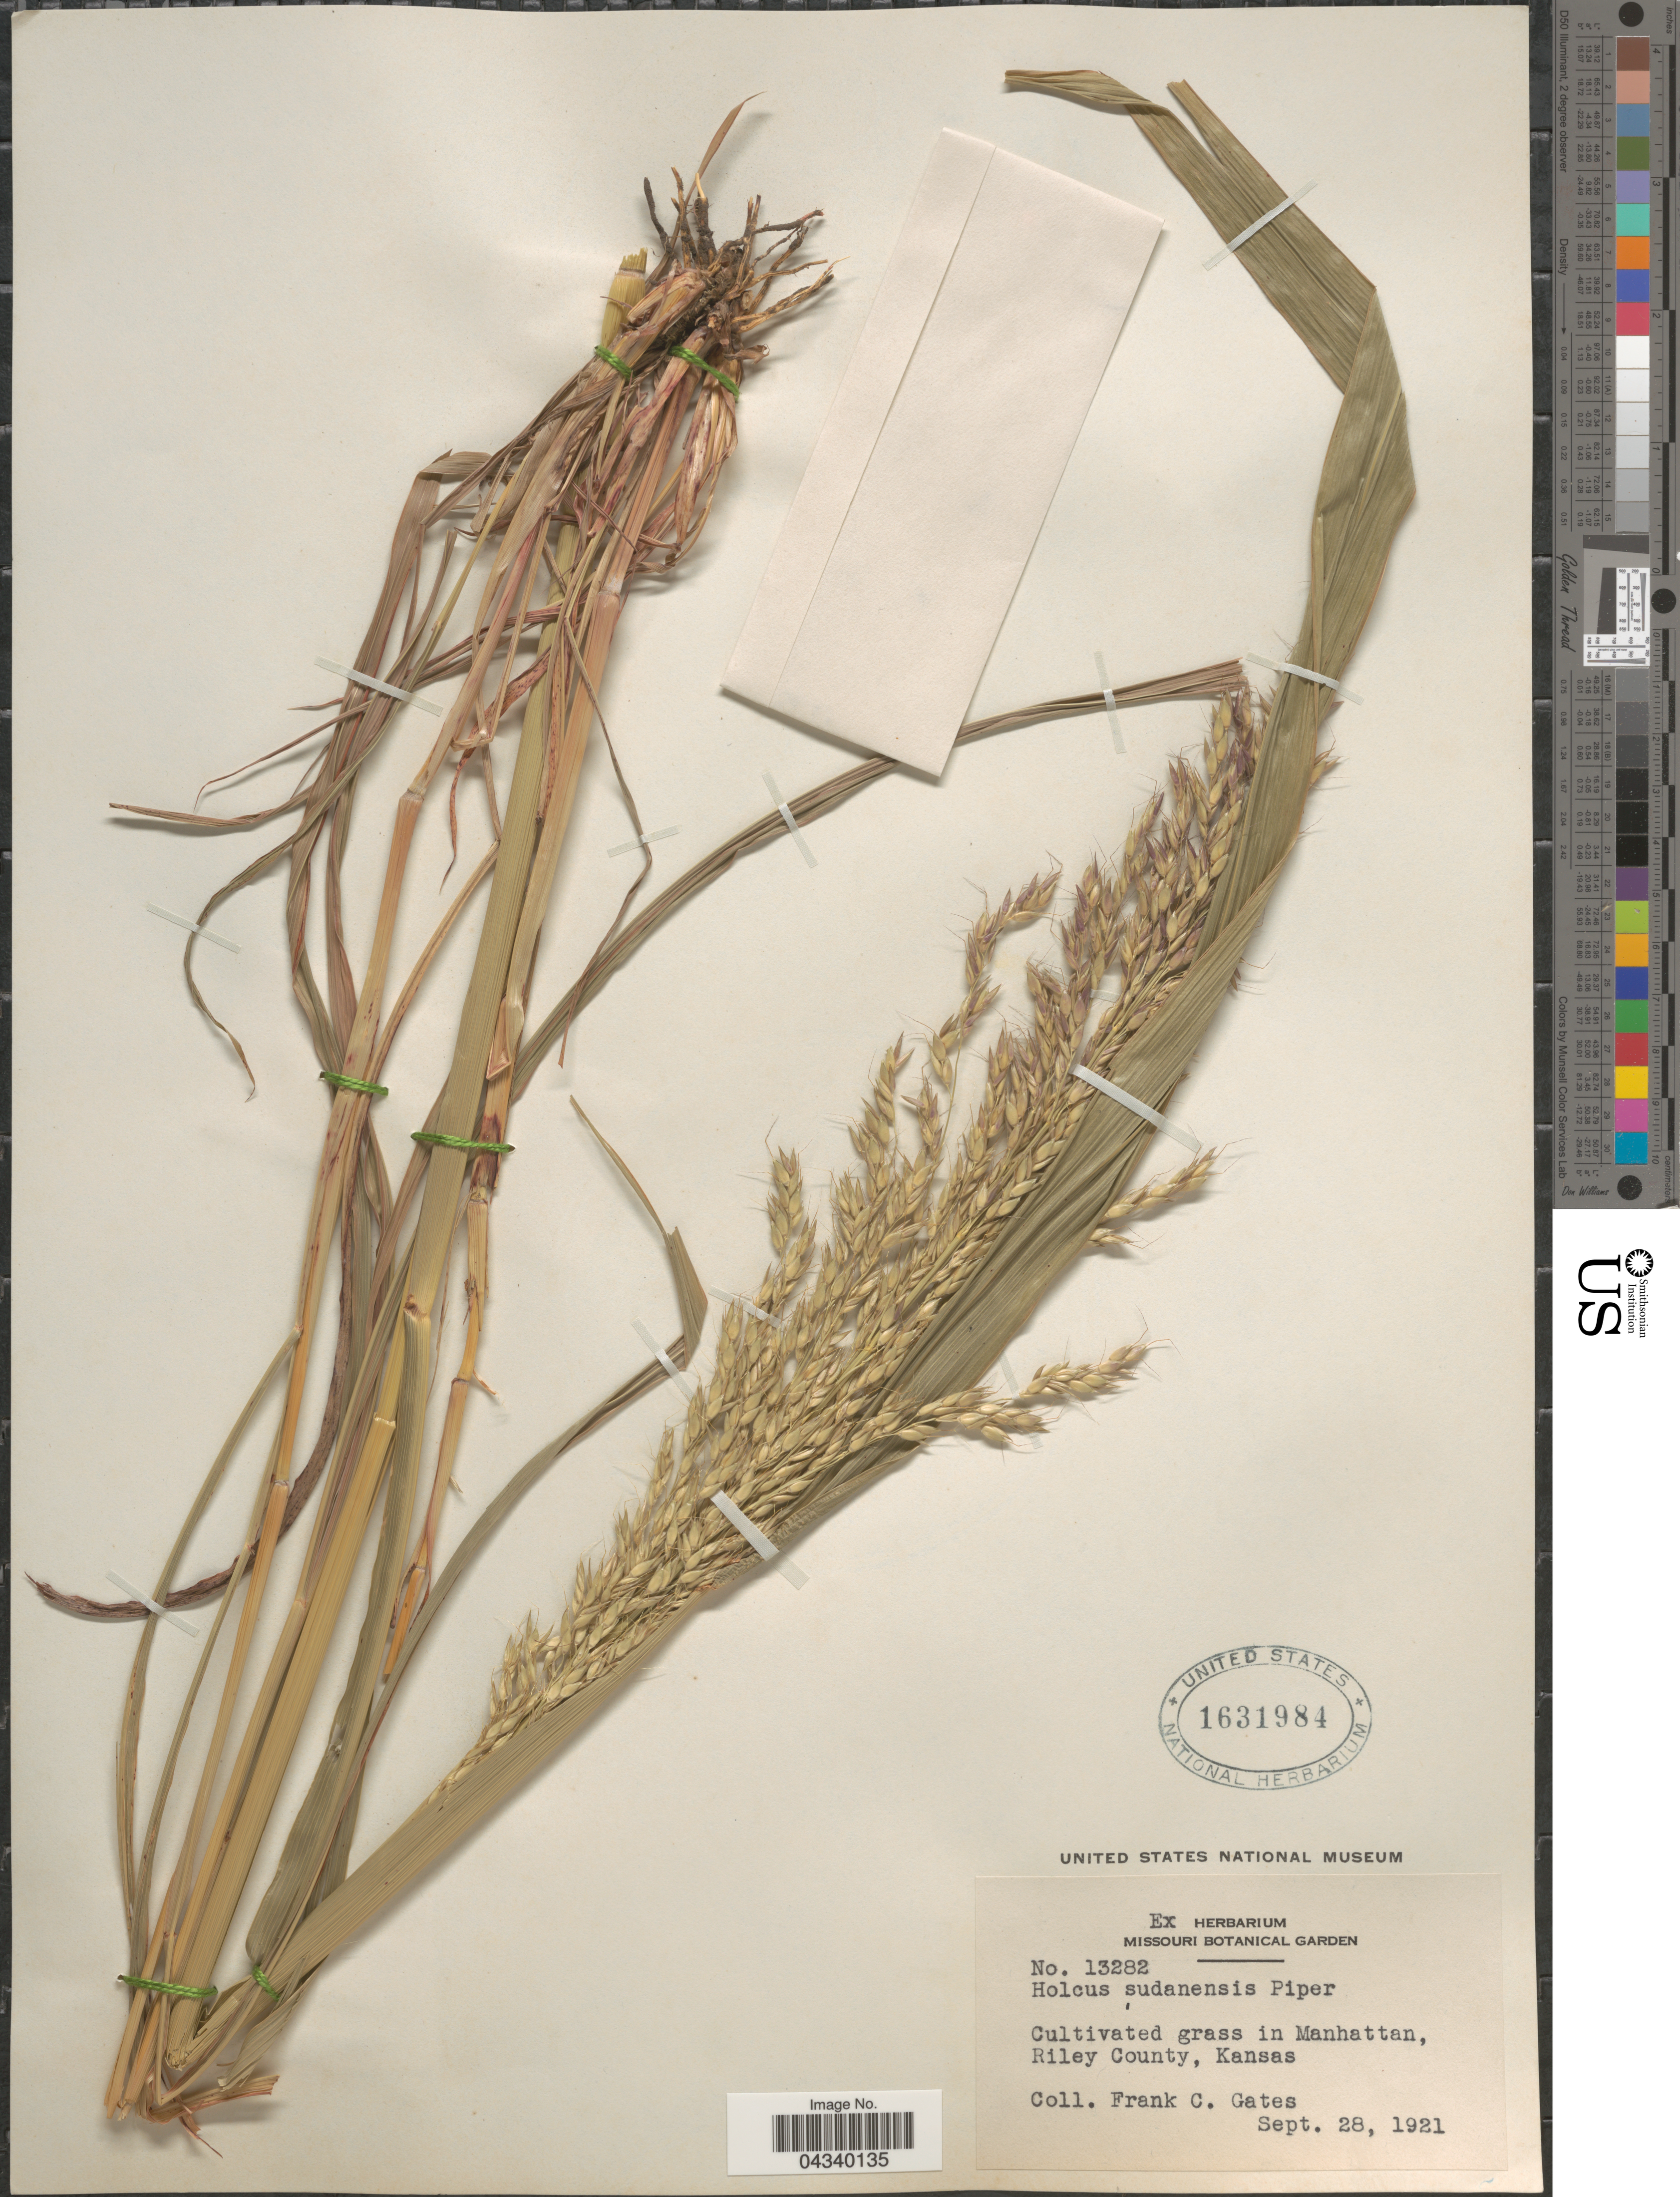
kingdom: Plantae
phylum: Tracheophyta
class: Liliopsida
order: Poales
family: Poaceae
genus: Sorghum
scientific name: Sorghum drummondii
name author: (Steud.) Nees ex Millsp. & Chase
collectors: F. C. Gates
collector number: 13282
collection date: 1921-09-28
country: United States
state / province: Kansas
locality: In Manhattan, Riley County.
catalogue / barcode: US 1631894